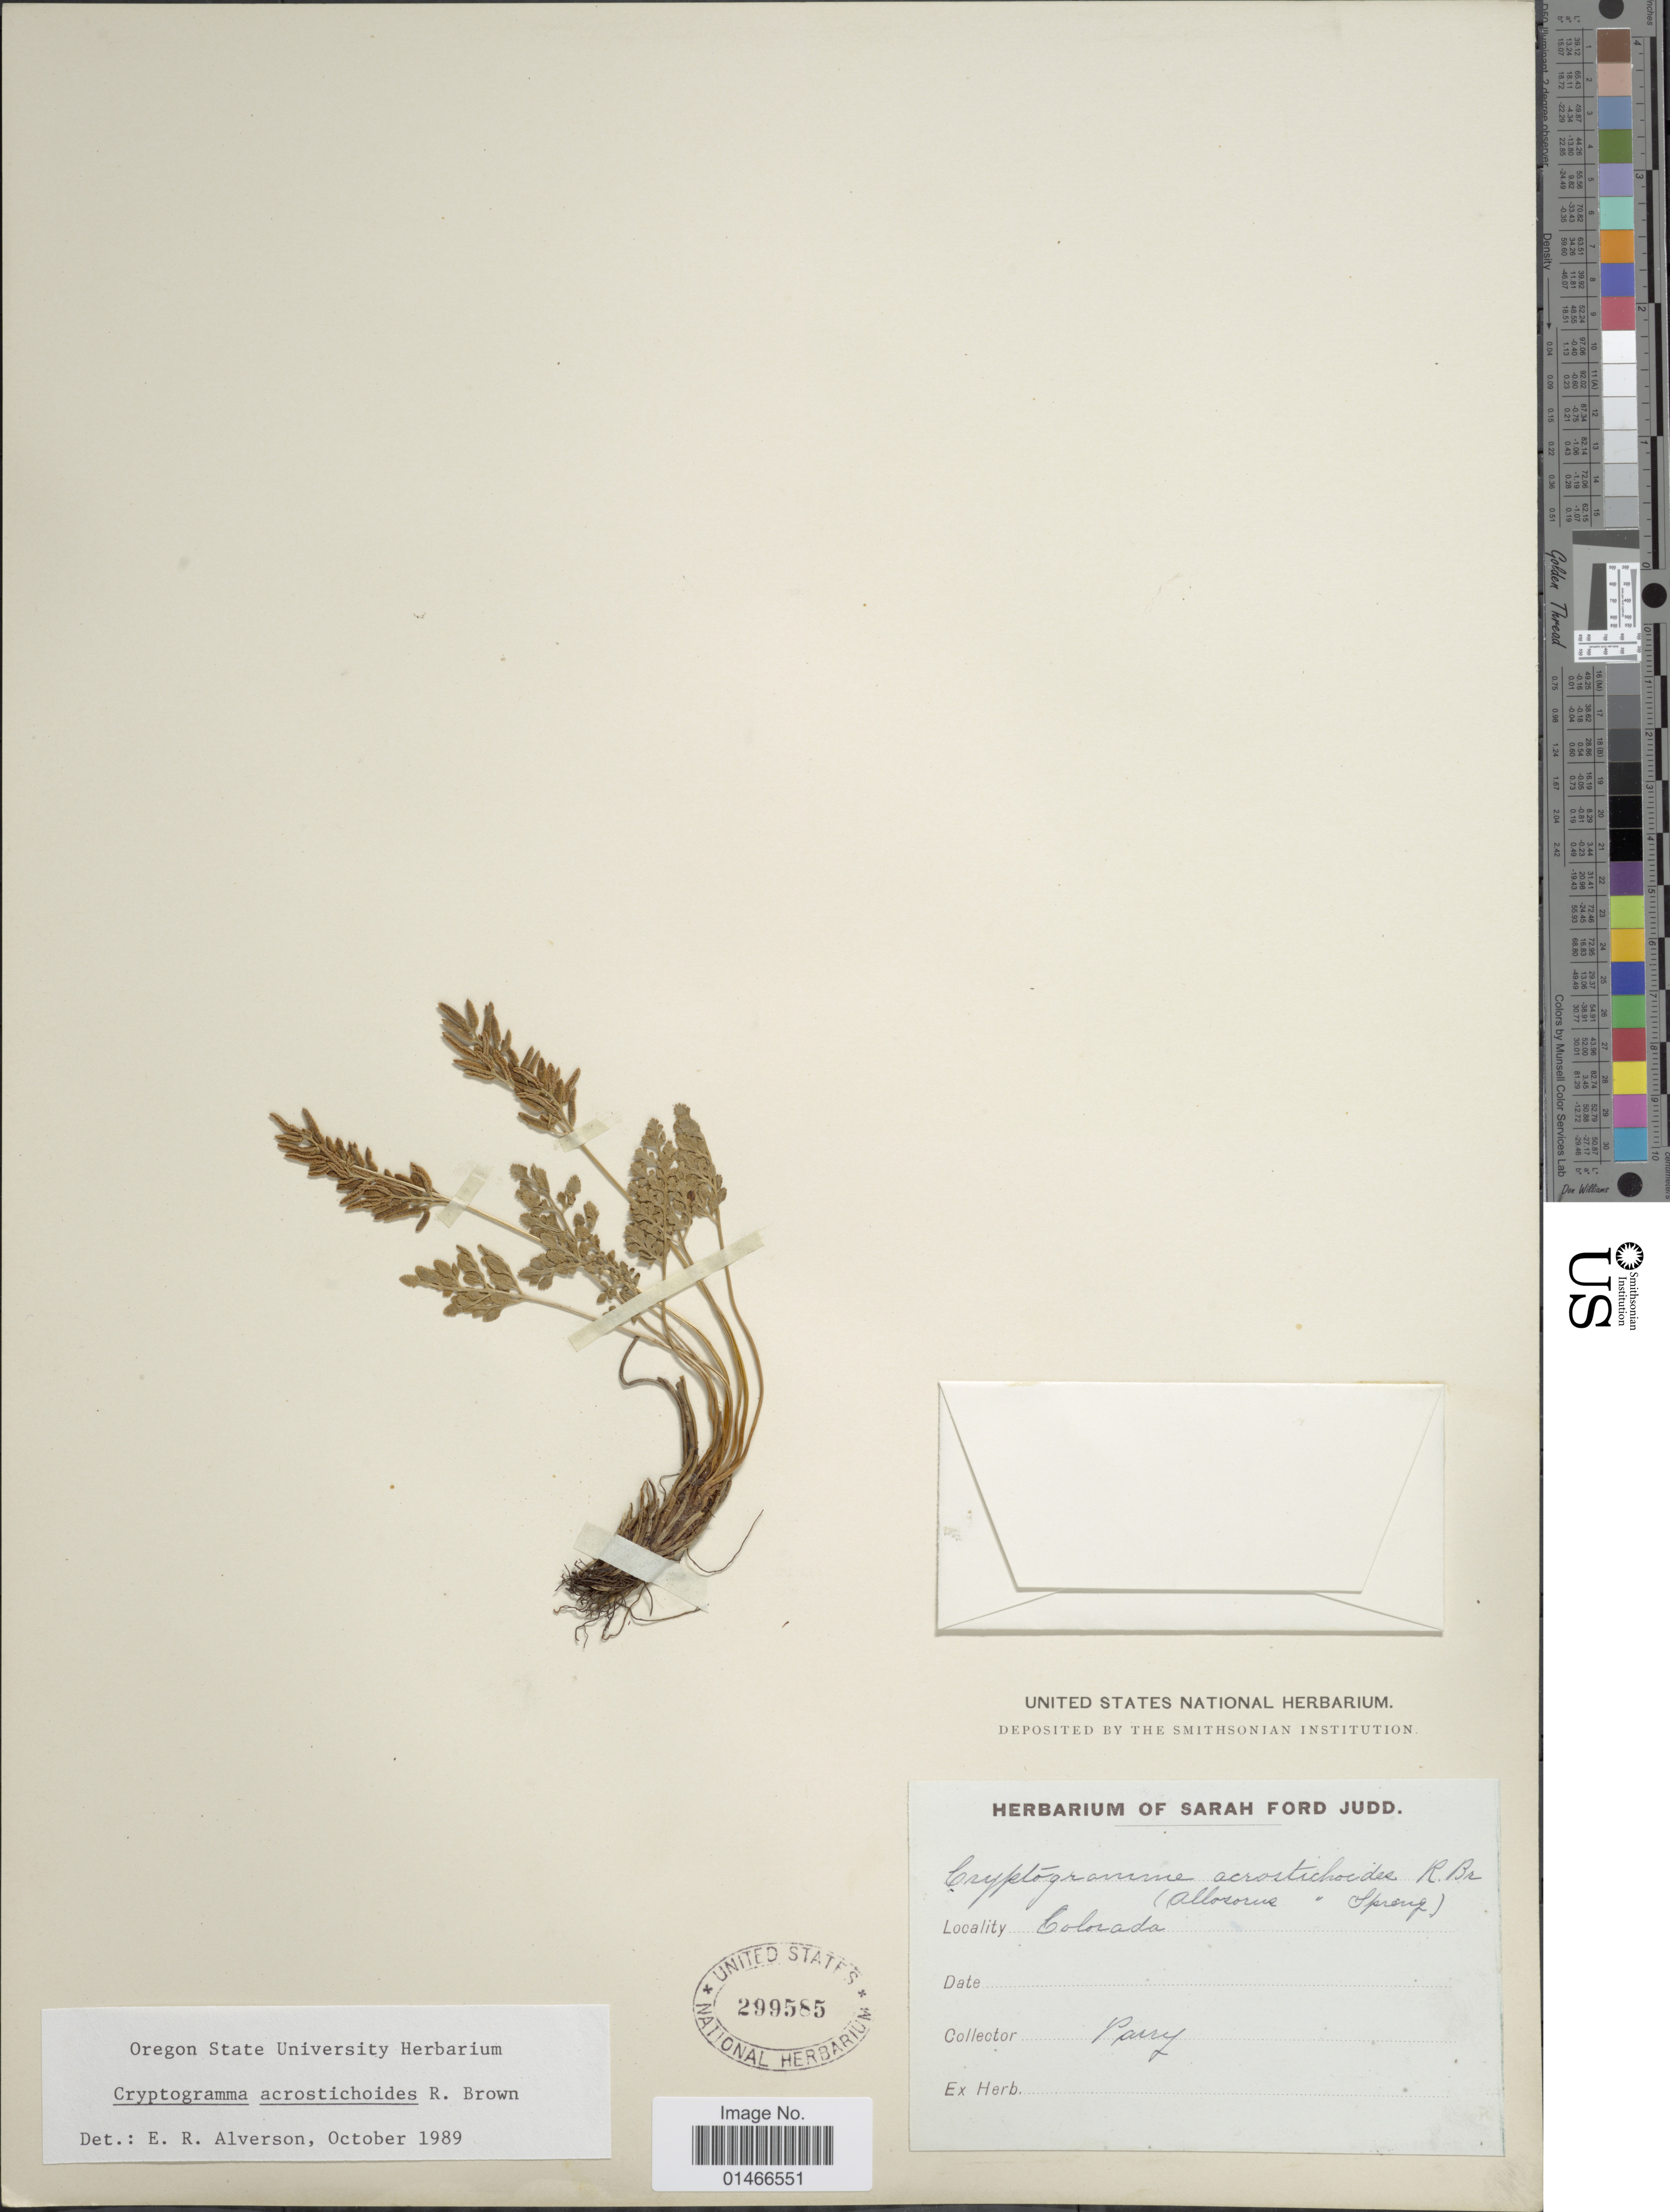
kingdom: Plantae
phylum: Tracheophyta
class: Polypodiopsida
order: Polypodiales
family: Pteridaceae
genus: Cryptogramma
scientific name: Cryptogramma acrostichoides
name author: R. Br.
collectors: Parry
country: United States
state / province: Colorado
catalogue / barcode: US 299585